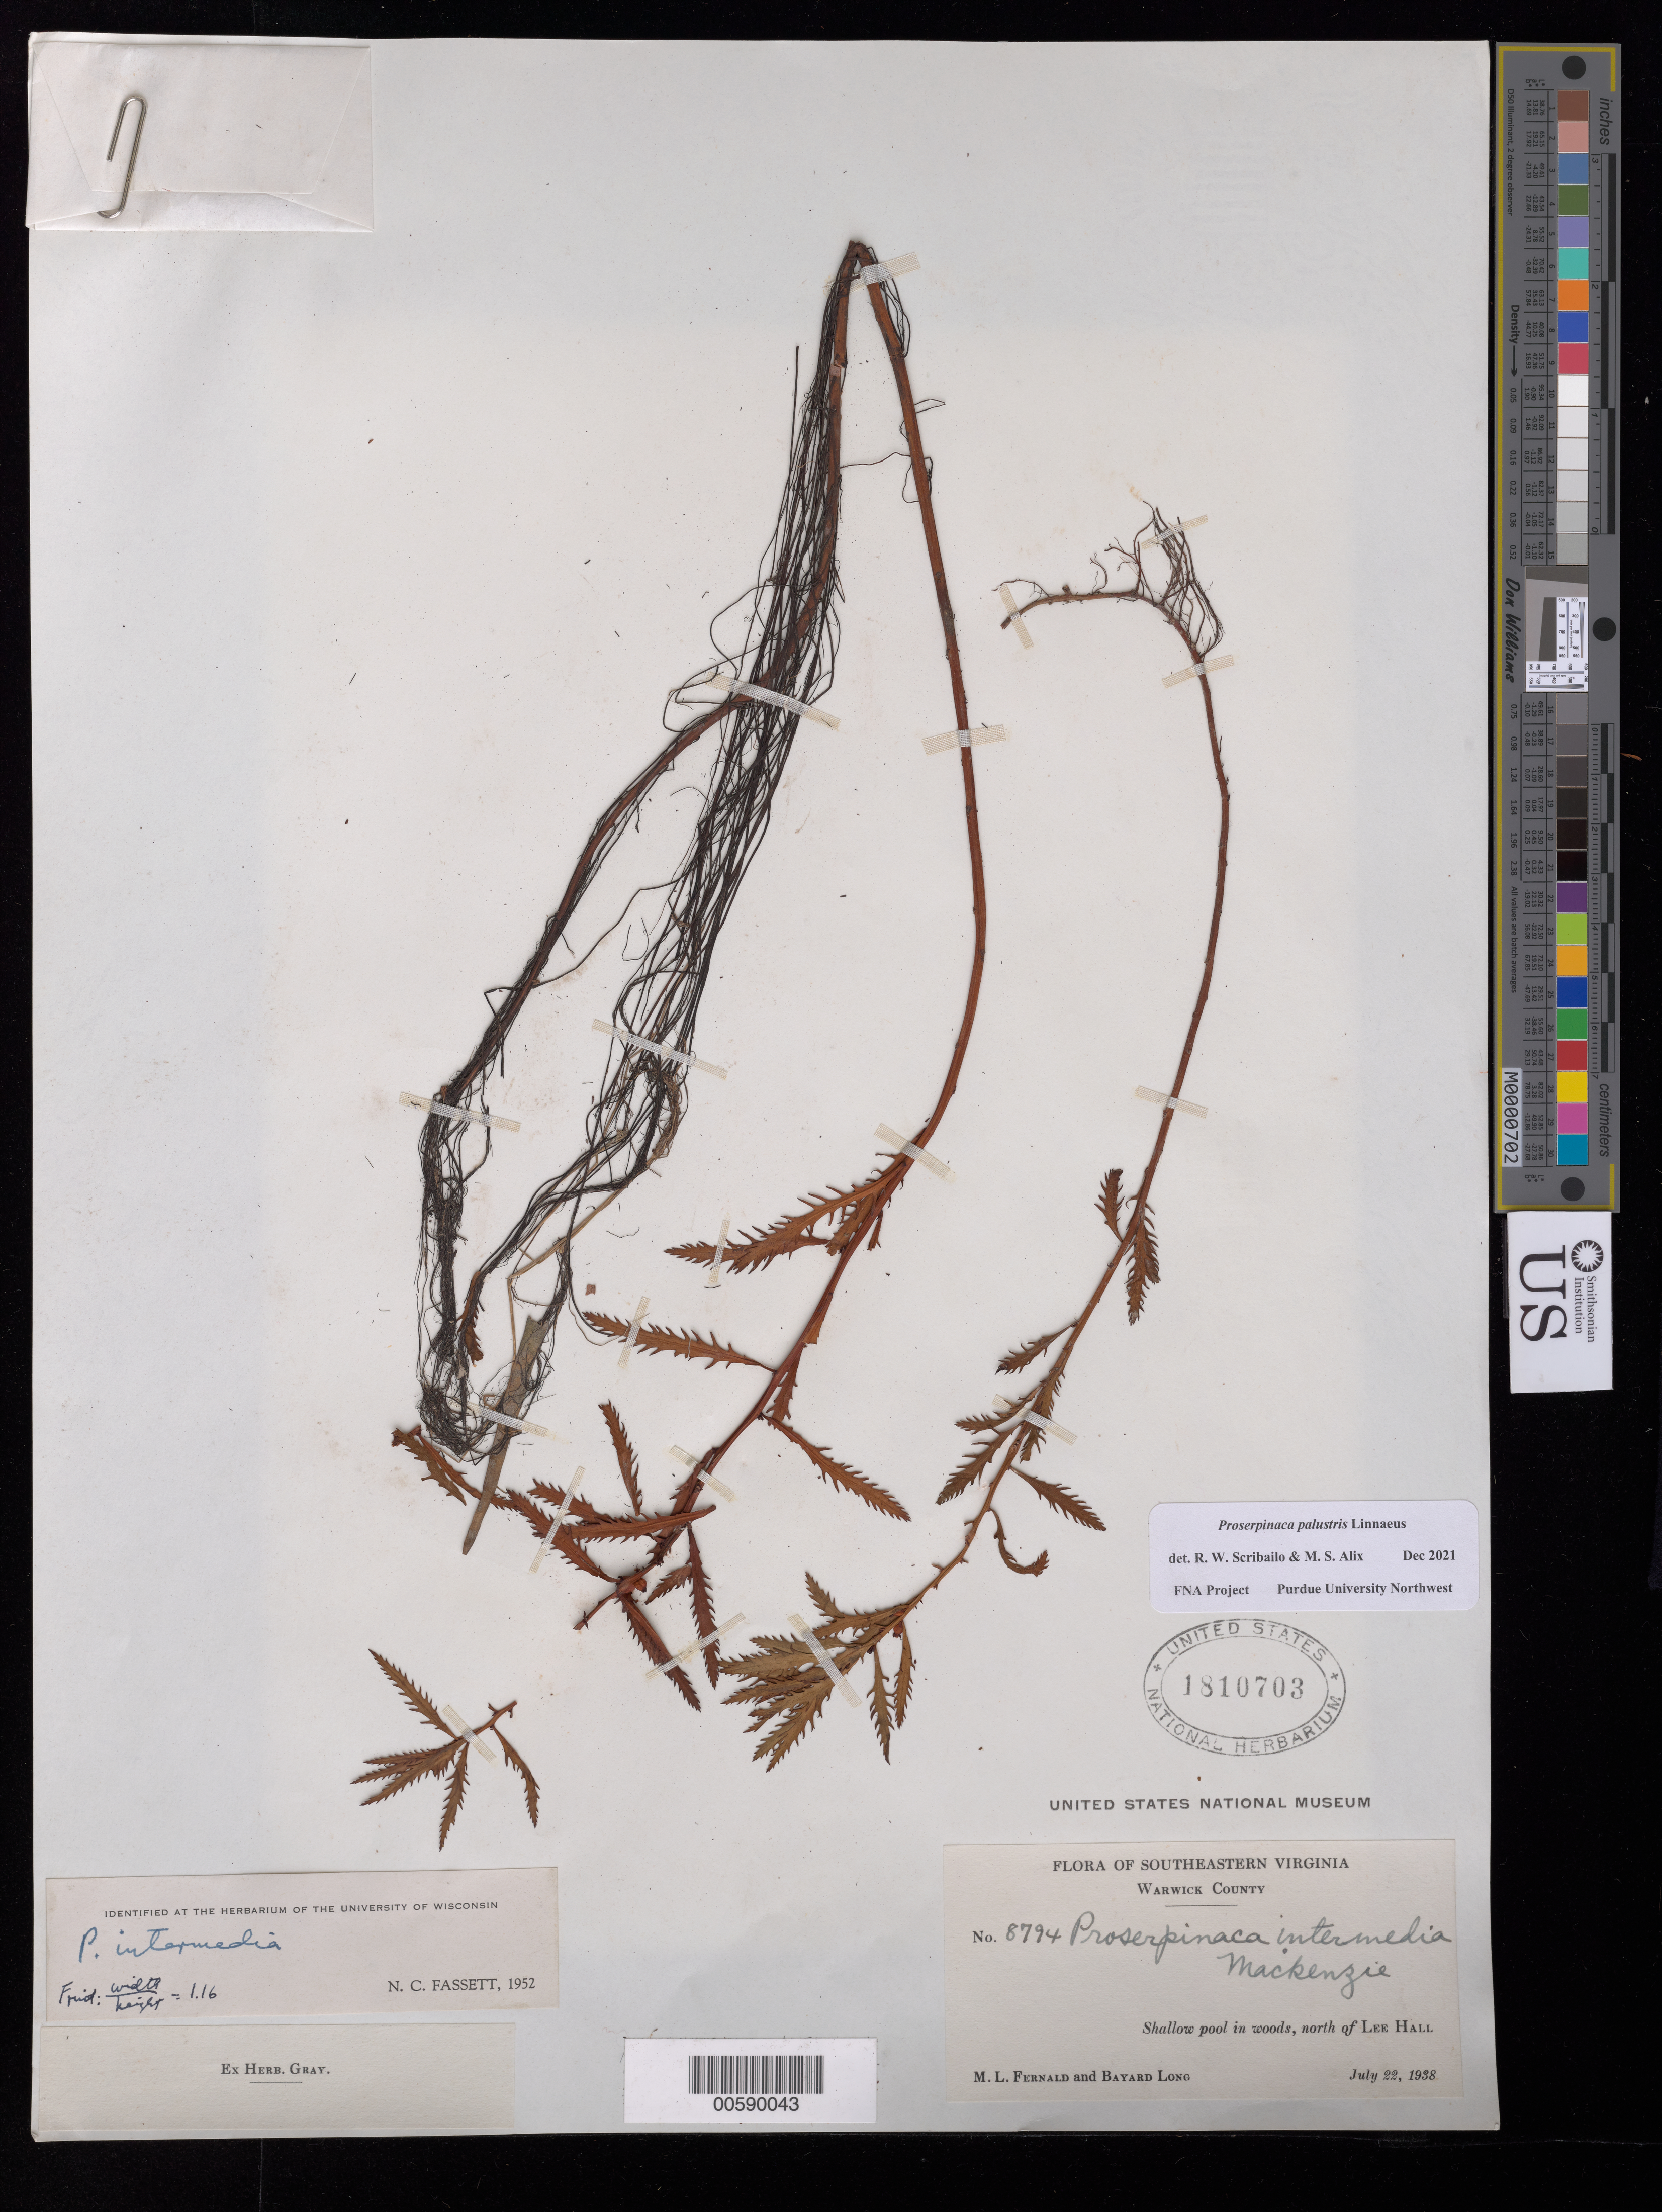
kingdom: Plantae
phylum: Tracheophyta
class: Magnoliopsida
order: Saxifragales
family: Haloragaceae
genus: Proserpinaca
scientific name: Proserpinaca palustris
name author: L.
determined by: Scribailo, R. W.; Alix, M. S.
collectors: M. L. Fernald & B. Long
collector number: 8794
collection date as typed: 22 Jul 1938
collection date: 1938-07-22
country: United States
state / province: Virginia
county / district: City of Newport News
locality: Warwick County, N of Lee Hall. [Warwick County is now part of Newport News City.]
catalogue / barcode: US 1810703